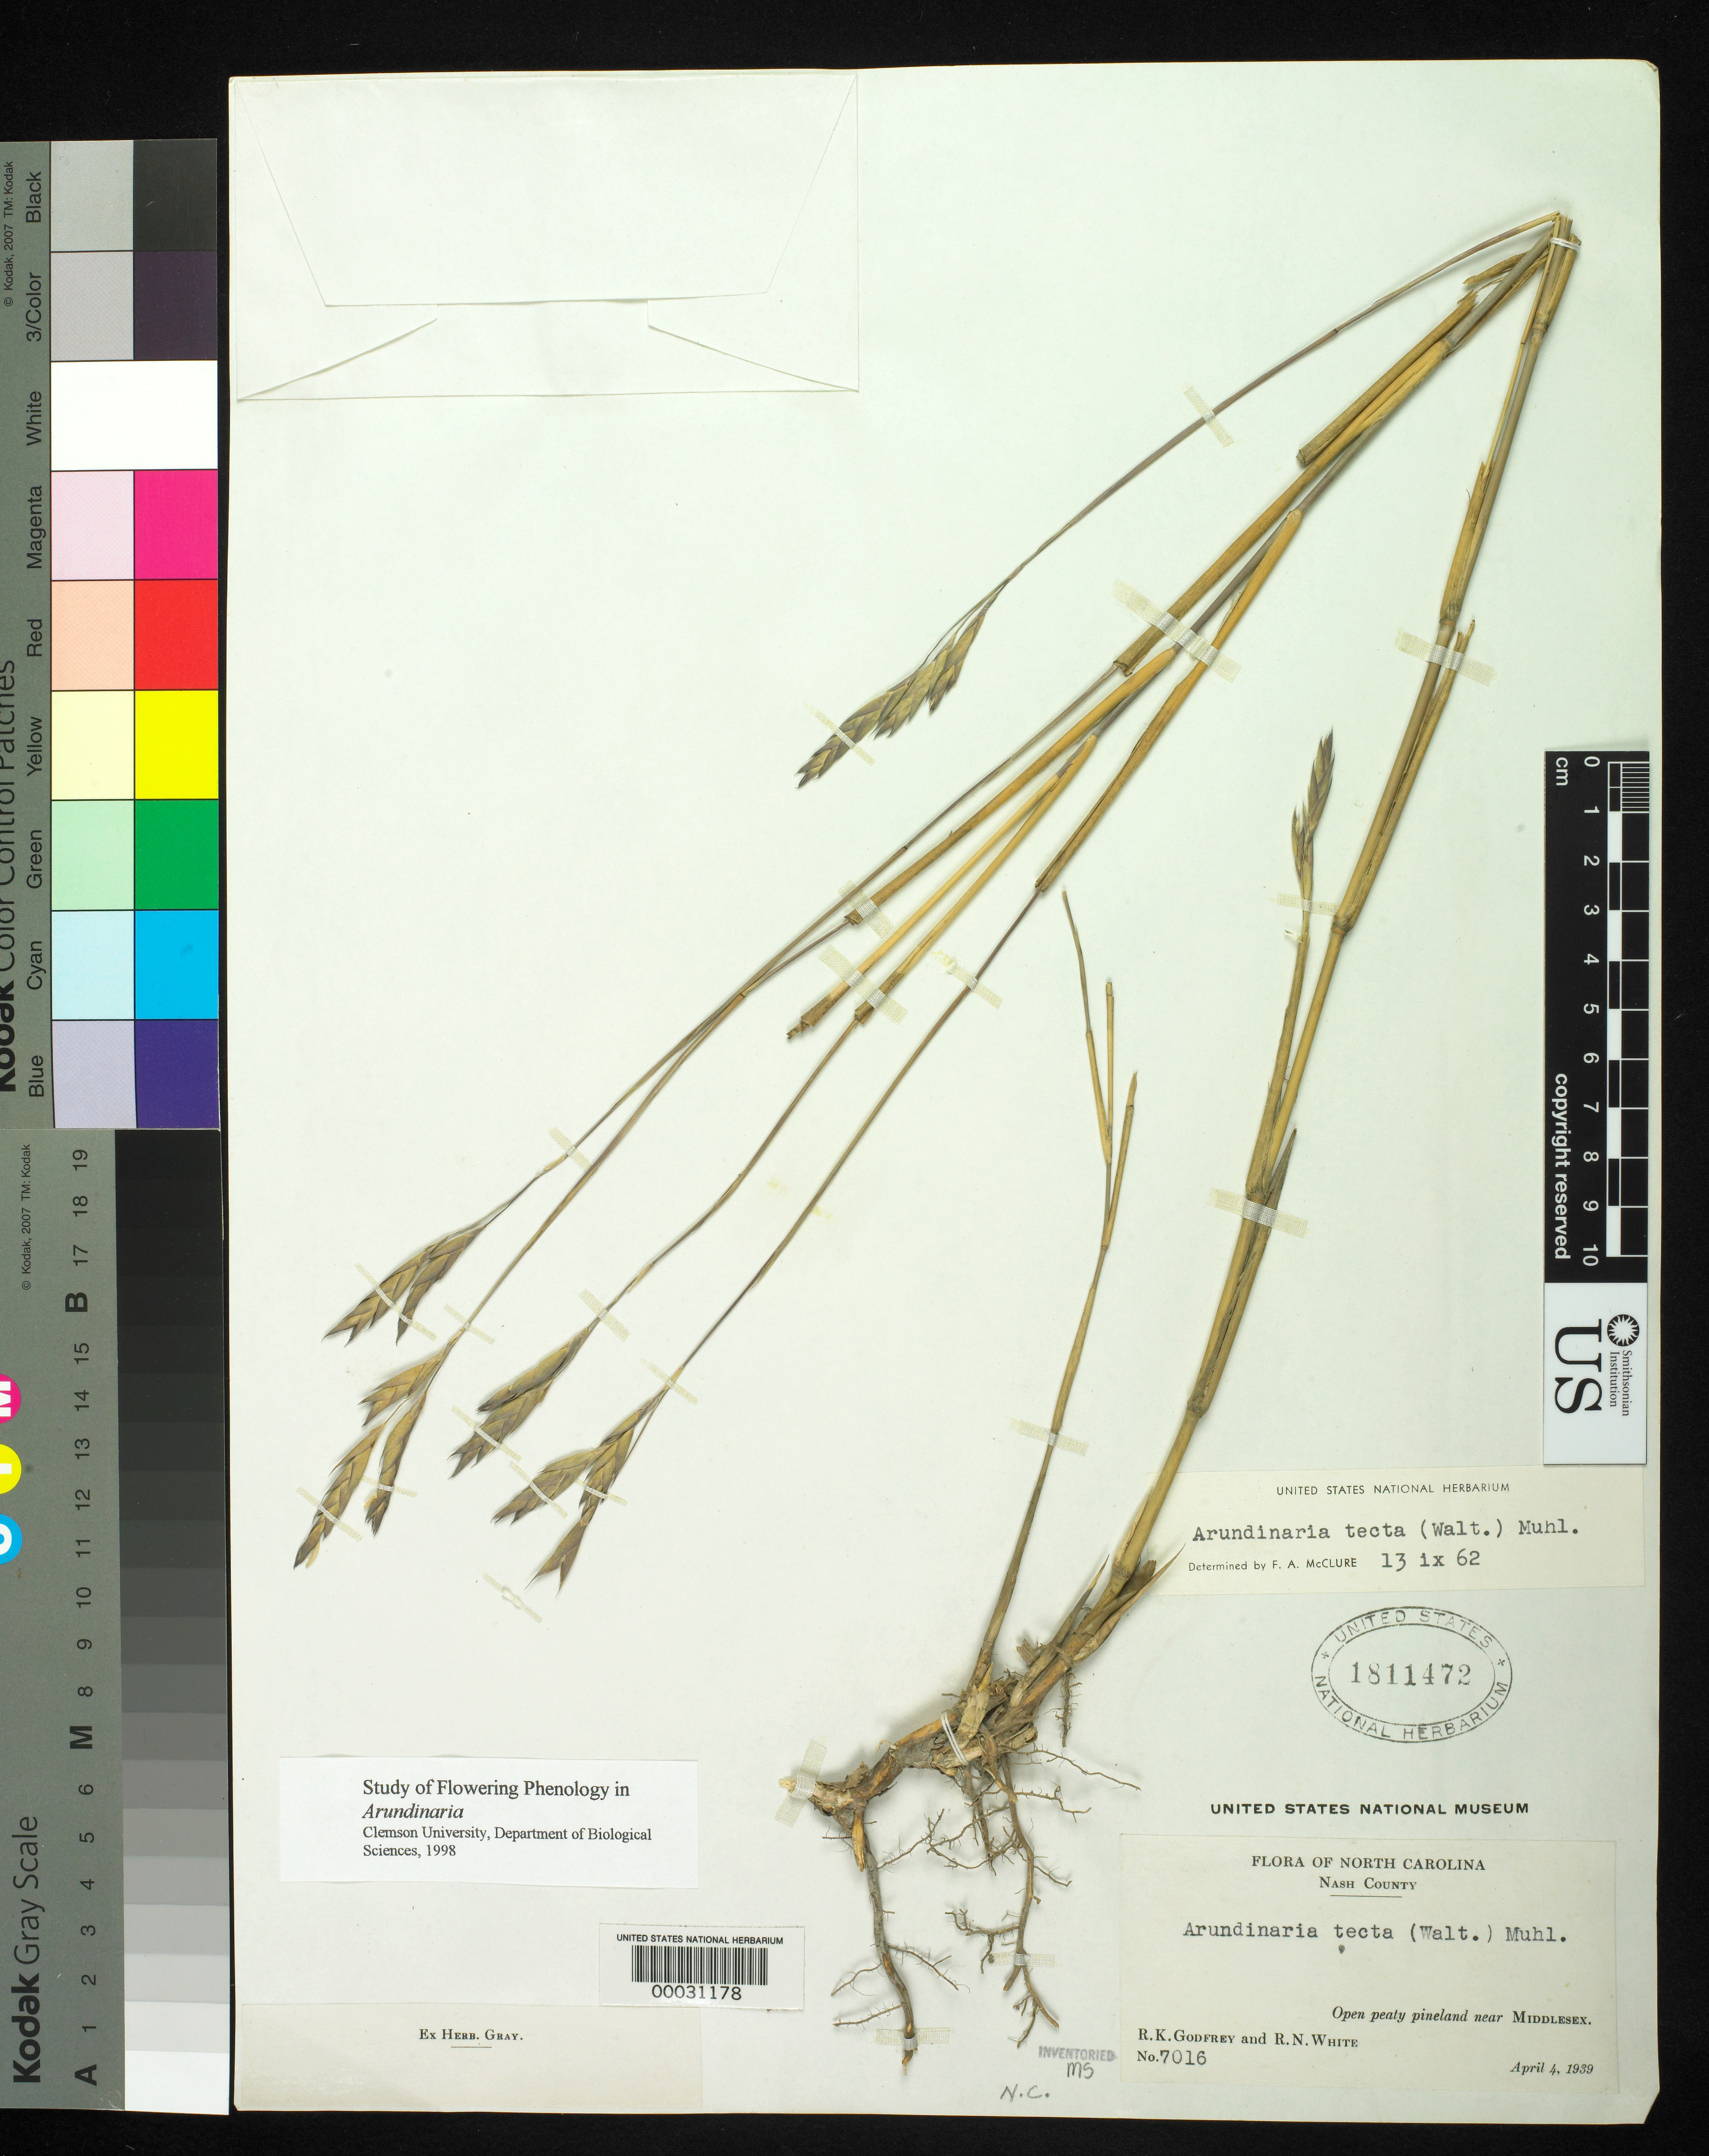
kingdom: Plantae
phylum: Tracheophyta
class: Liliopsida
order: Poales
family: Poaceae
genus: Arundinaria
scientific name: Arundinaria tecta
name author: (Walter) Muhl.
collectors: R. K. Godfrey & R. N. White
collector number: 7016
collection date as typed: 04 Apr 1939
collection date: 1939-04-04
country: United States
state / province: North Carolina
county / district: Nash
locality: Middlesex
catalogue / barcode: US 1811472